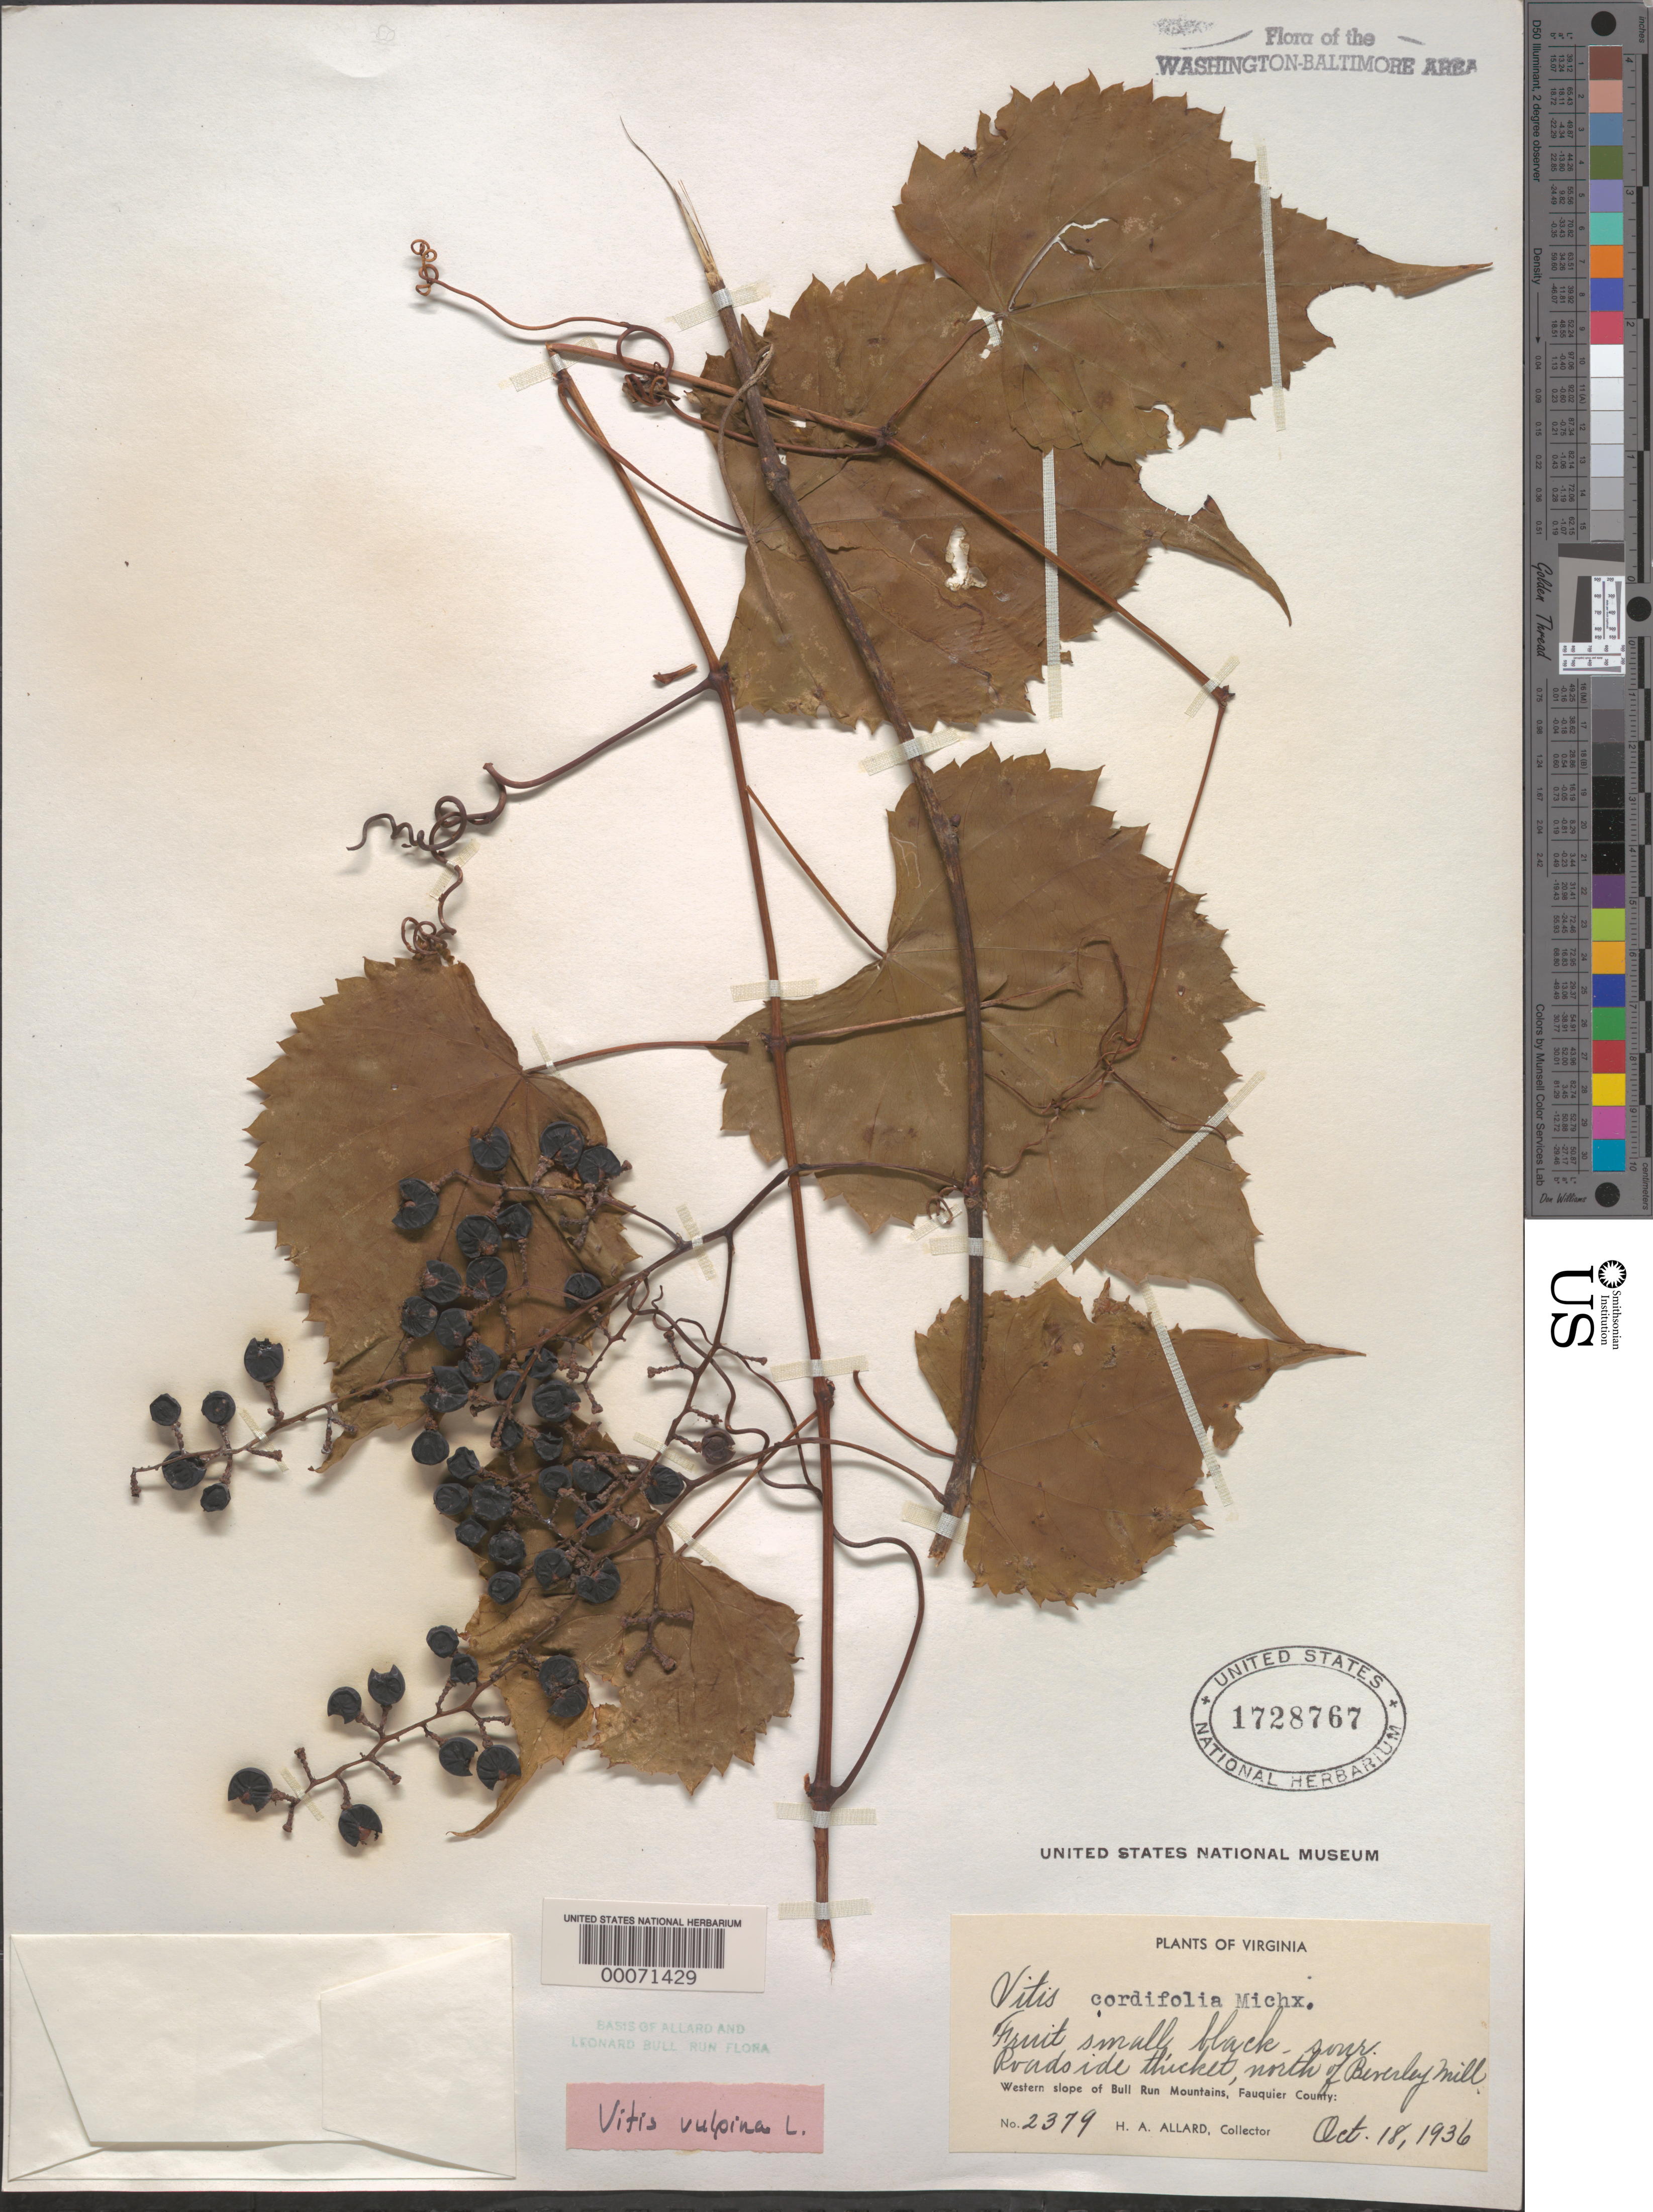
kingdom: Plantae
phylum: Tracheophyta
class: Magnoliopsida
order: Vitales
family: Vitaceae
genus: Vitis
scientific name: Vitis vulpina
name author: L.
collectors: H. A. Allard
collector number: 2379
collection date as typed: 18 Oct 1936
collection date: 1936-10-18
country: United States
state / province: Virginia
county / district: Fauquier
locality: North of Beverley Mill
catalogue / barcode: US 1728767